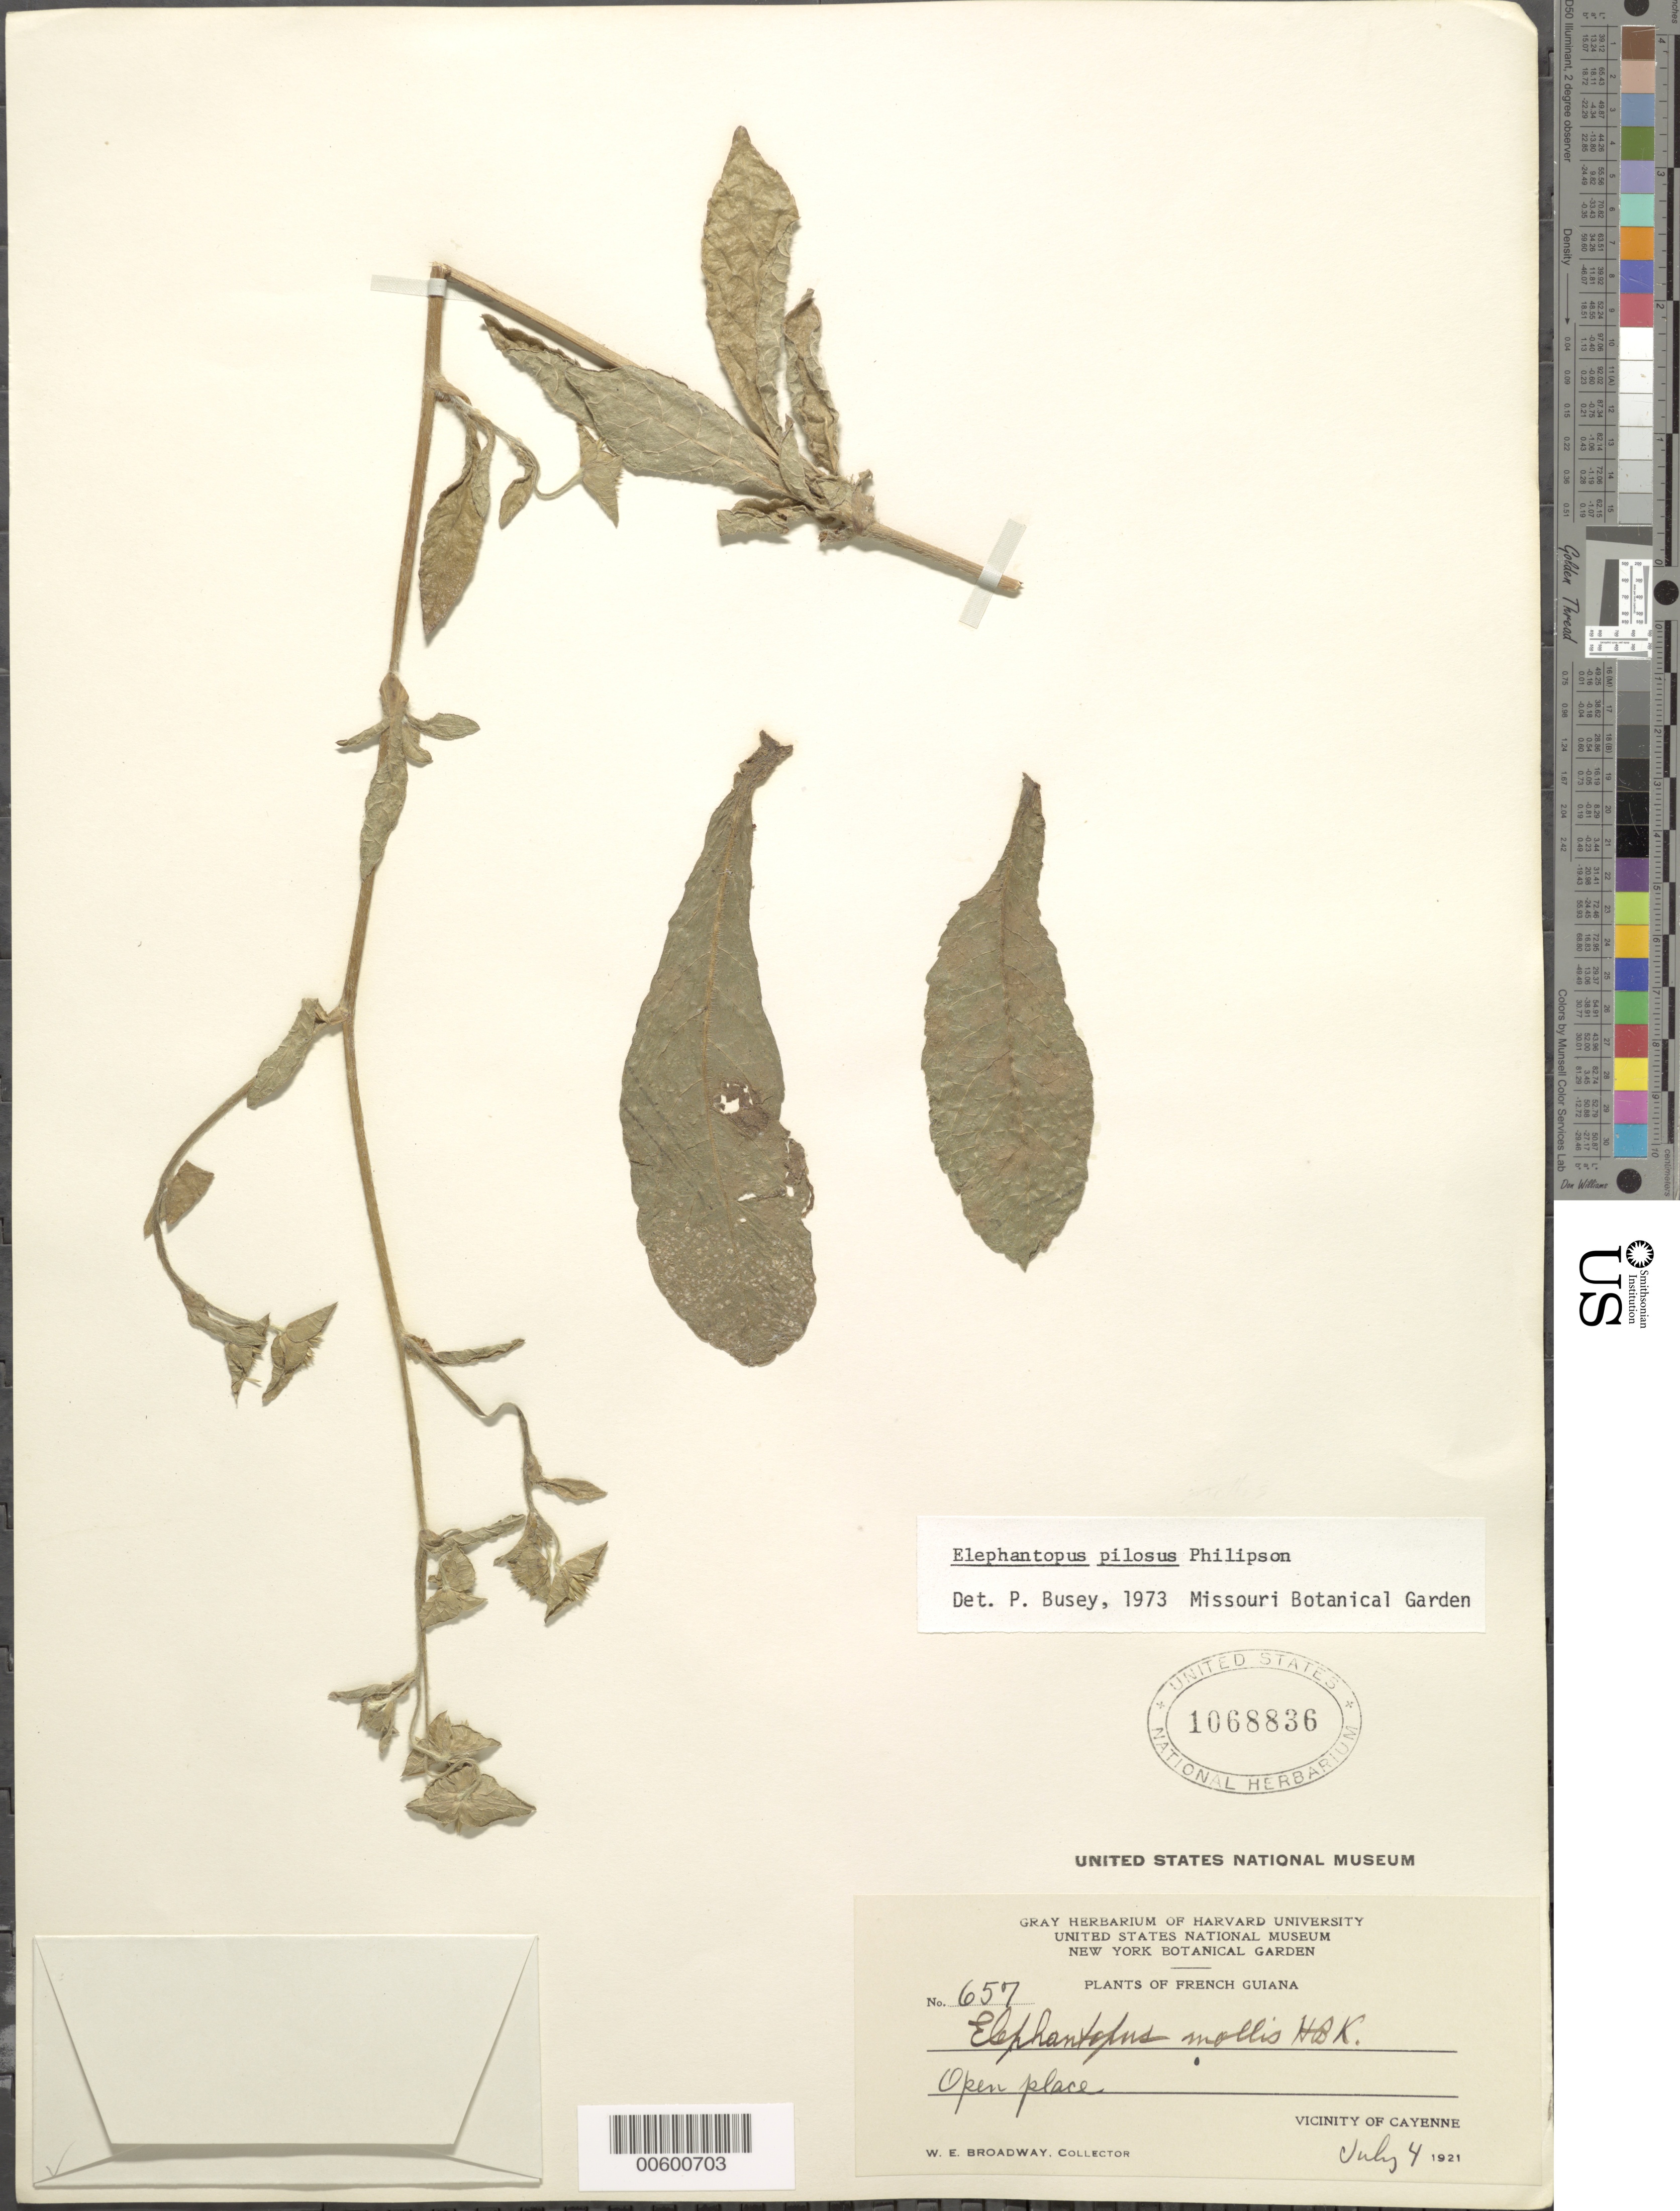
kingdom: Plantae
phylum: Tracheophyta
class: Magnoliopsida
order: Asterales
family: Asteraceae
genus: Elephantopus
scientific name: Elephantopus mollis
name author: Kunth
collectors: W. E. Broadway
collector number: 657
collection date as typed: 4-Jul-21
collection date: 1921-07-04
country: French Guiana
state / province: Cayenne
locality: Cayenne, vic.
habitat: Open place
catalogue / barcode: US 1068836